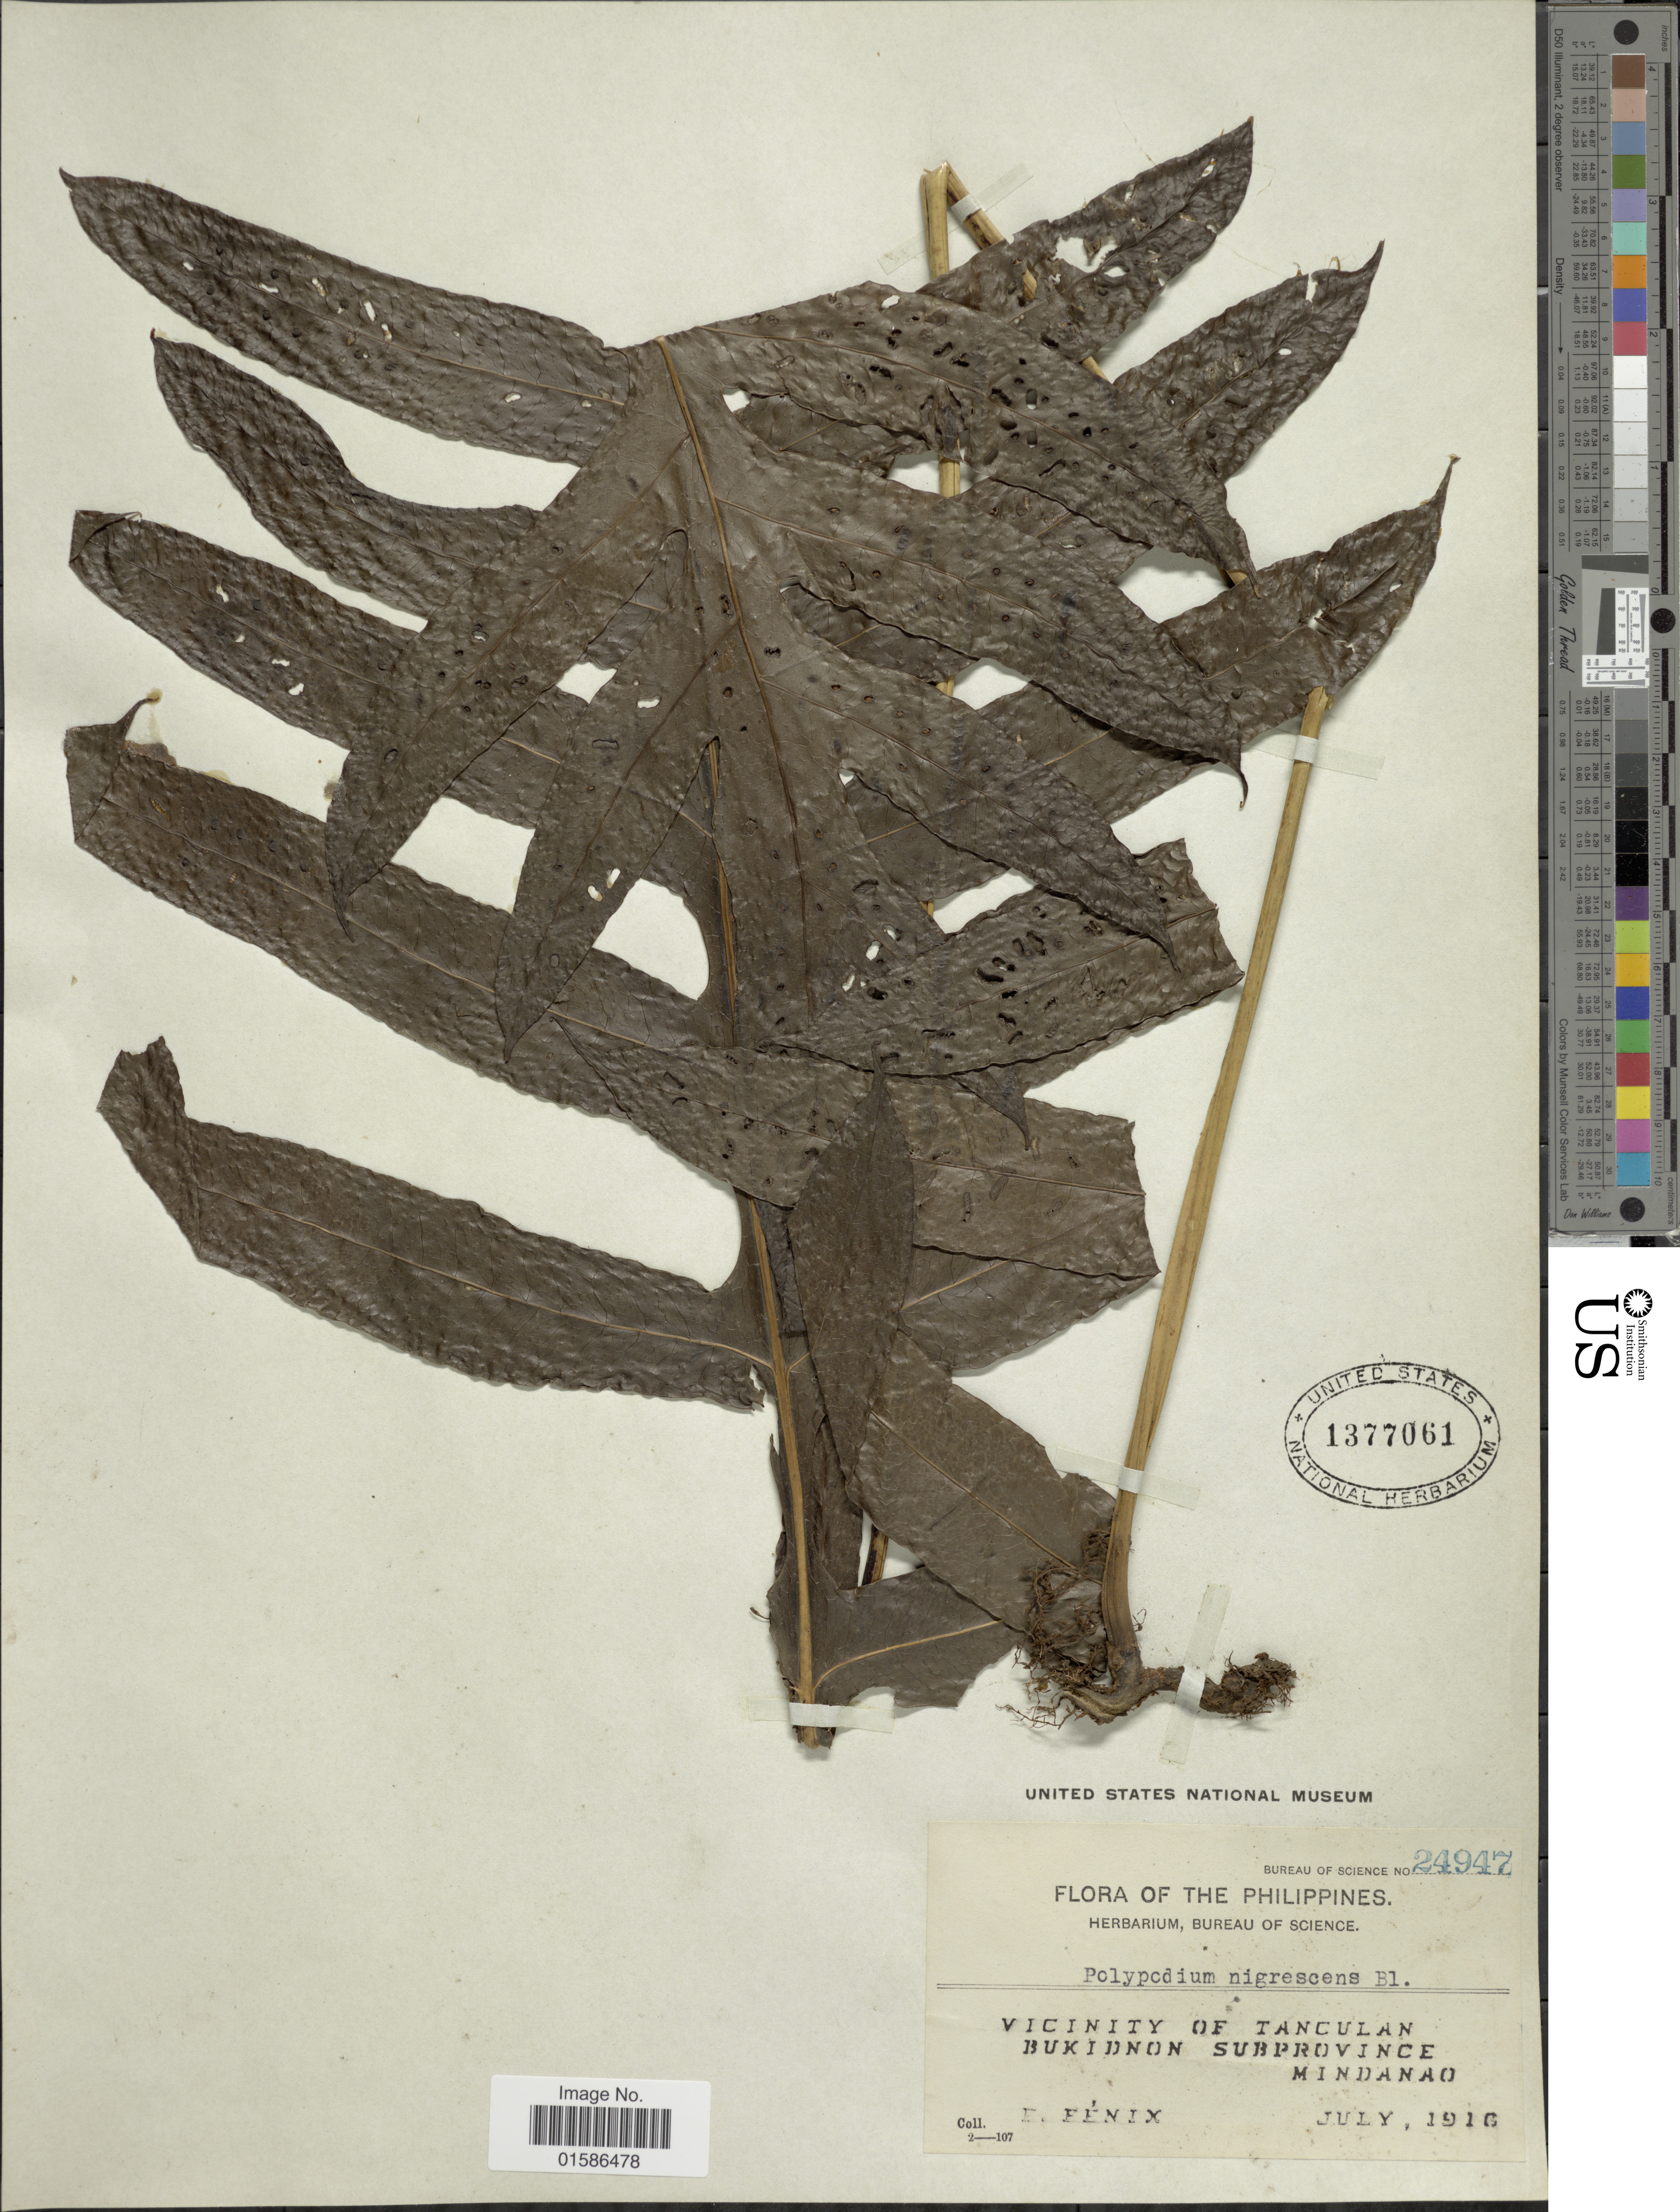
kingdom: Plantae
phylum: Tracheophyta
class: Polypodiopsida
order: Polypodiales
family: Polypodiaceae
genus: Microsorum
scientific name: Microsorum membranifolium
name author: (R. Br.) Ching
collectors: F. Fénix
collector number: Bureau of Science 24947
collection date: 1916-07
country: Philippines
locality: Vicinity of Tanculan, Bukidnon Subprovince, Mindanao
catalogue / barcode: US 1377061